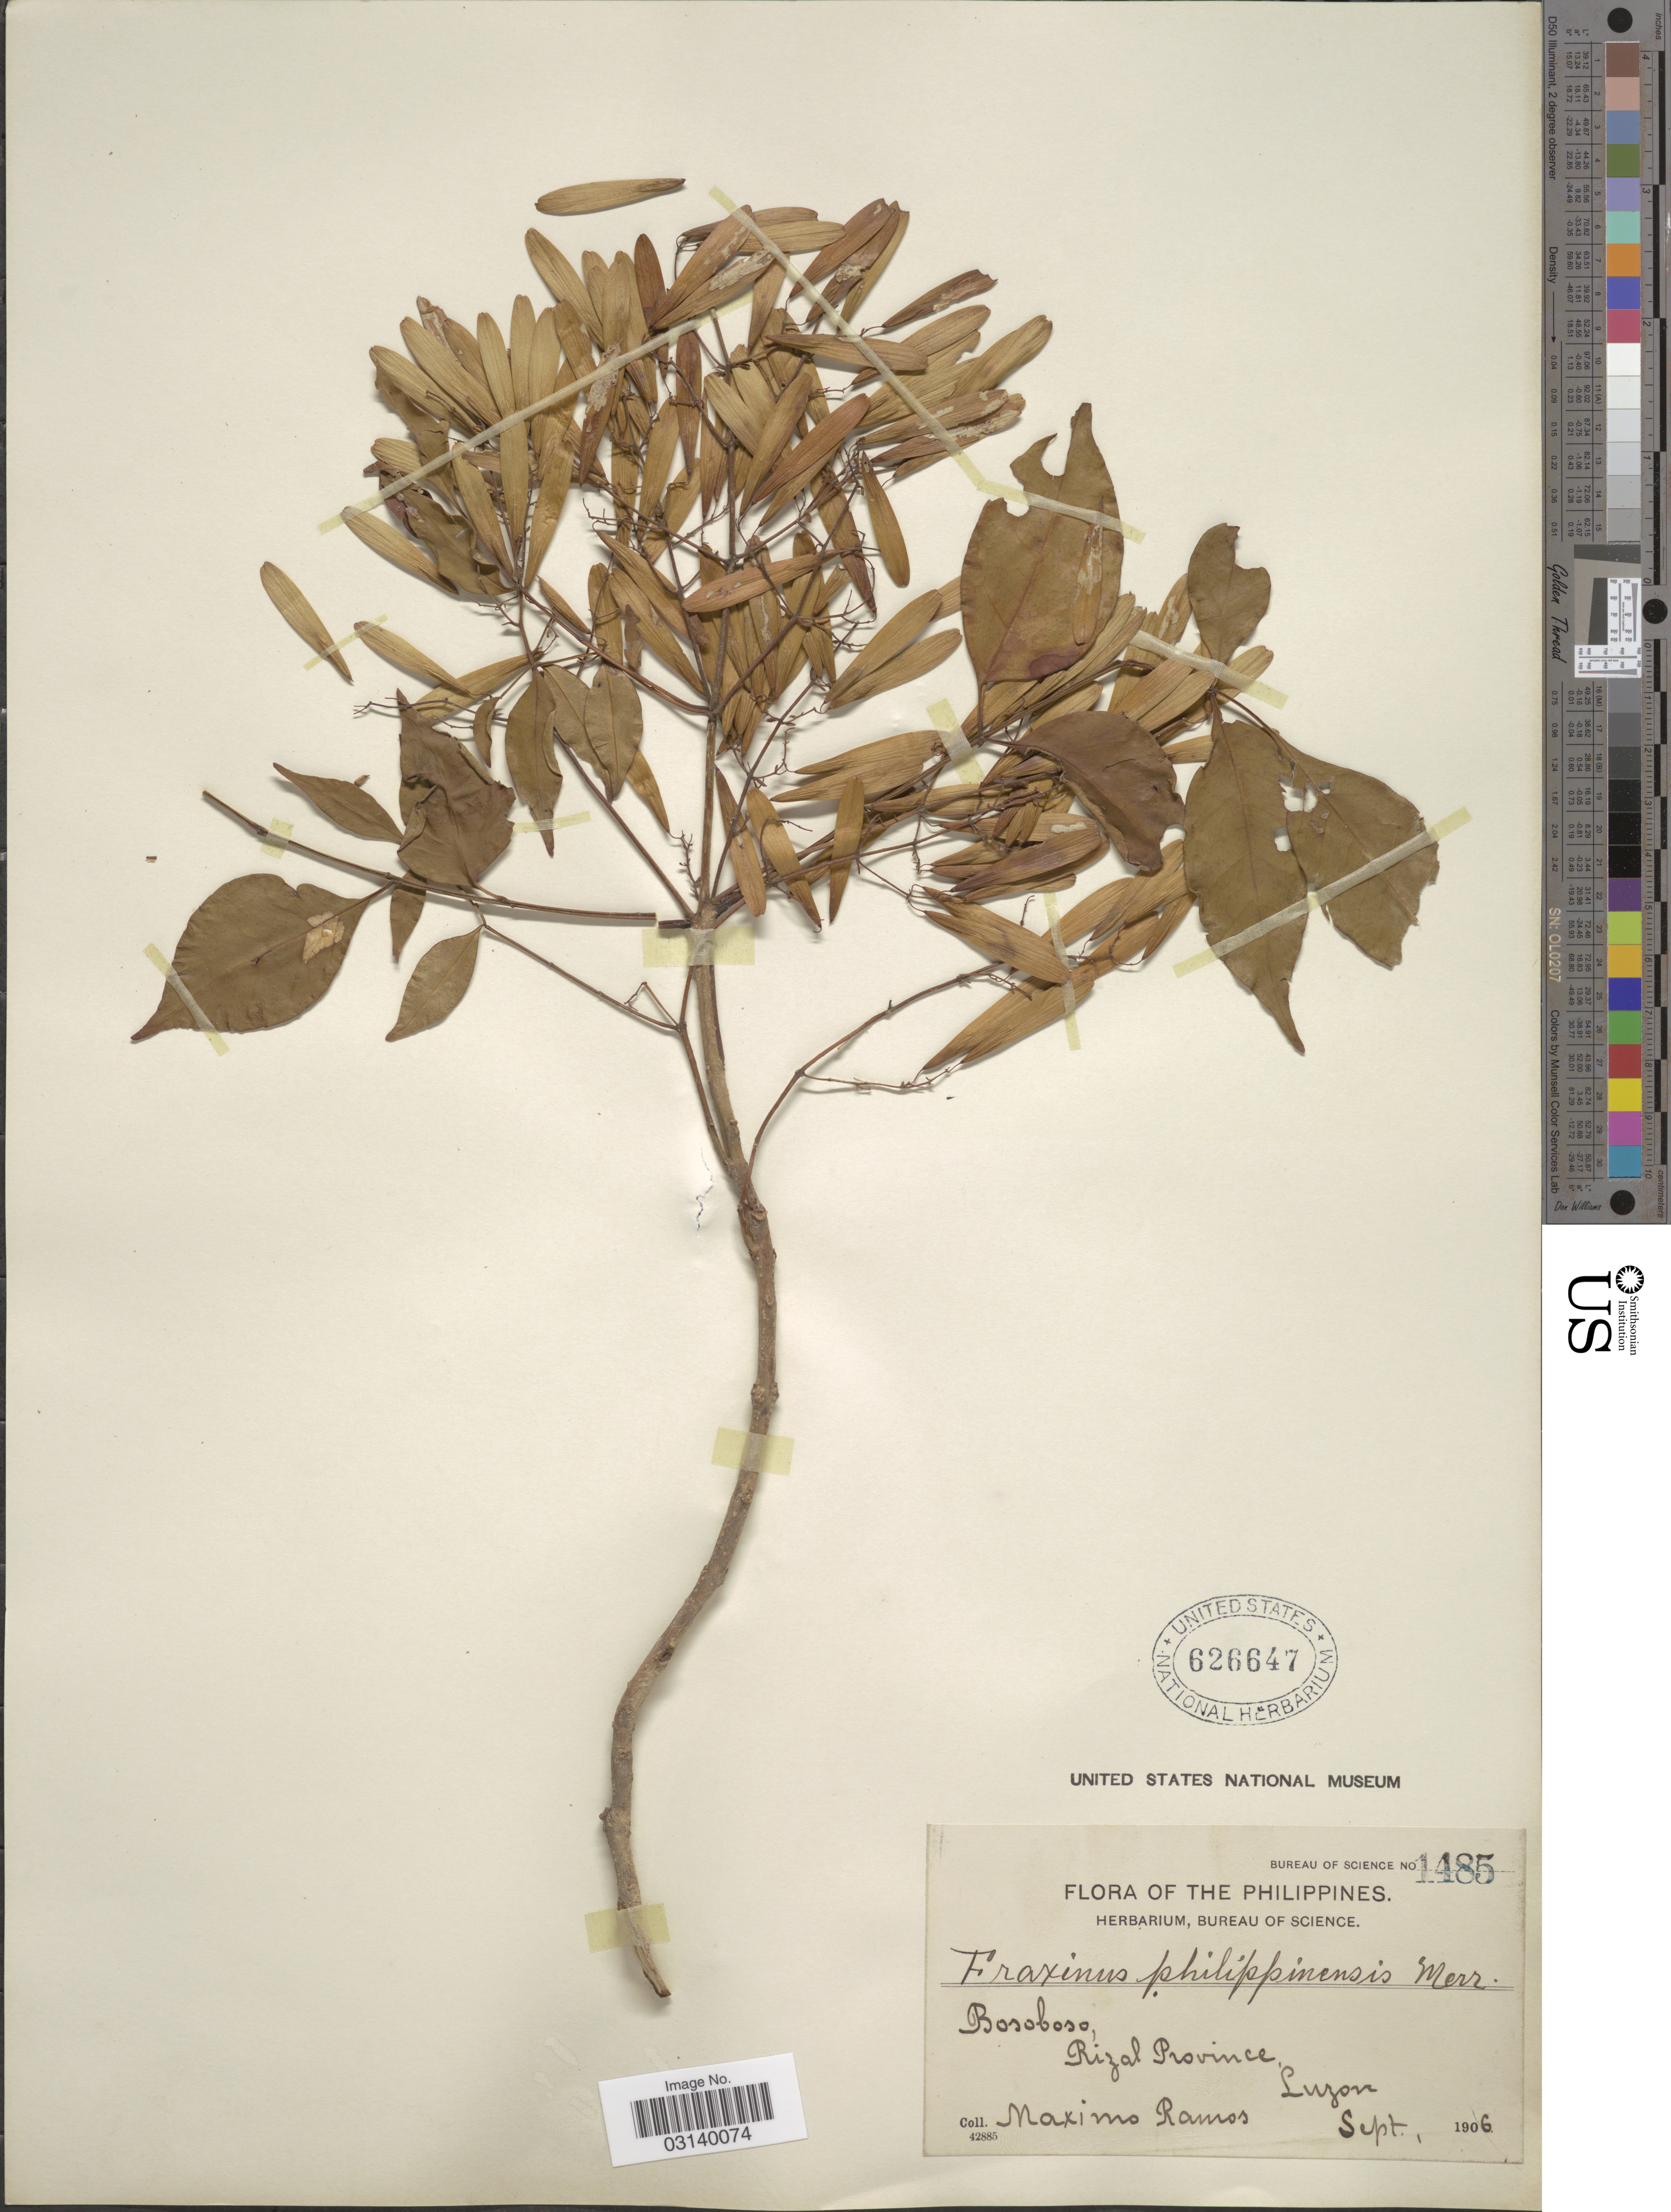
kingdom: Plantae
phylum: Tracheophyta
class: Magnoliopsida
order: Lamiales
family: Oleaceae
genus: Fraxinus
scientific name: Fraxinus griffithii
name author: C.B. Clarke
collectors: M. Ramos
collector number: Bureau of Science 1485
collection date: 1906-09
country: Philippines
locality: Bosoboso, Rizal Province, Luzon.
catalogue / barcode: US 626647